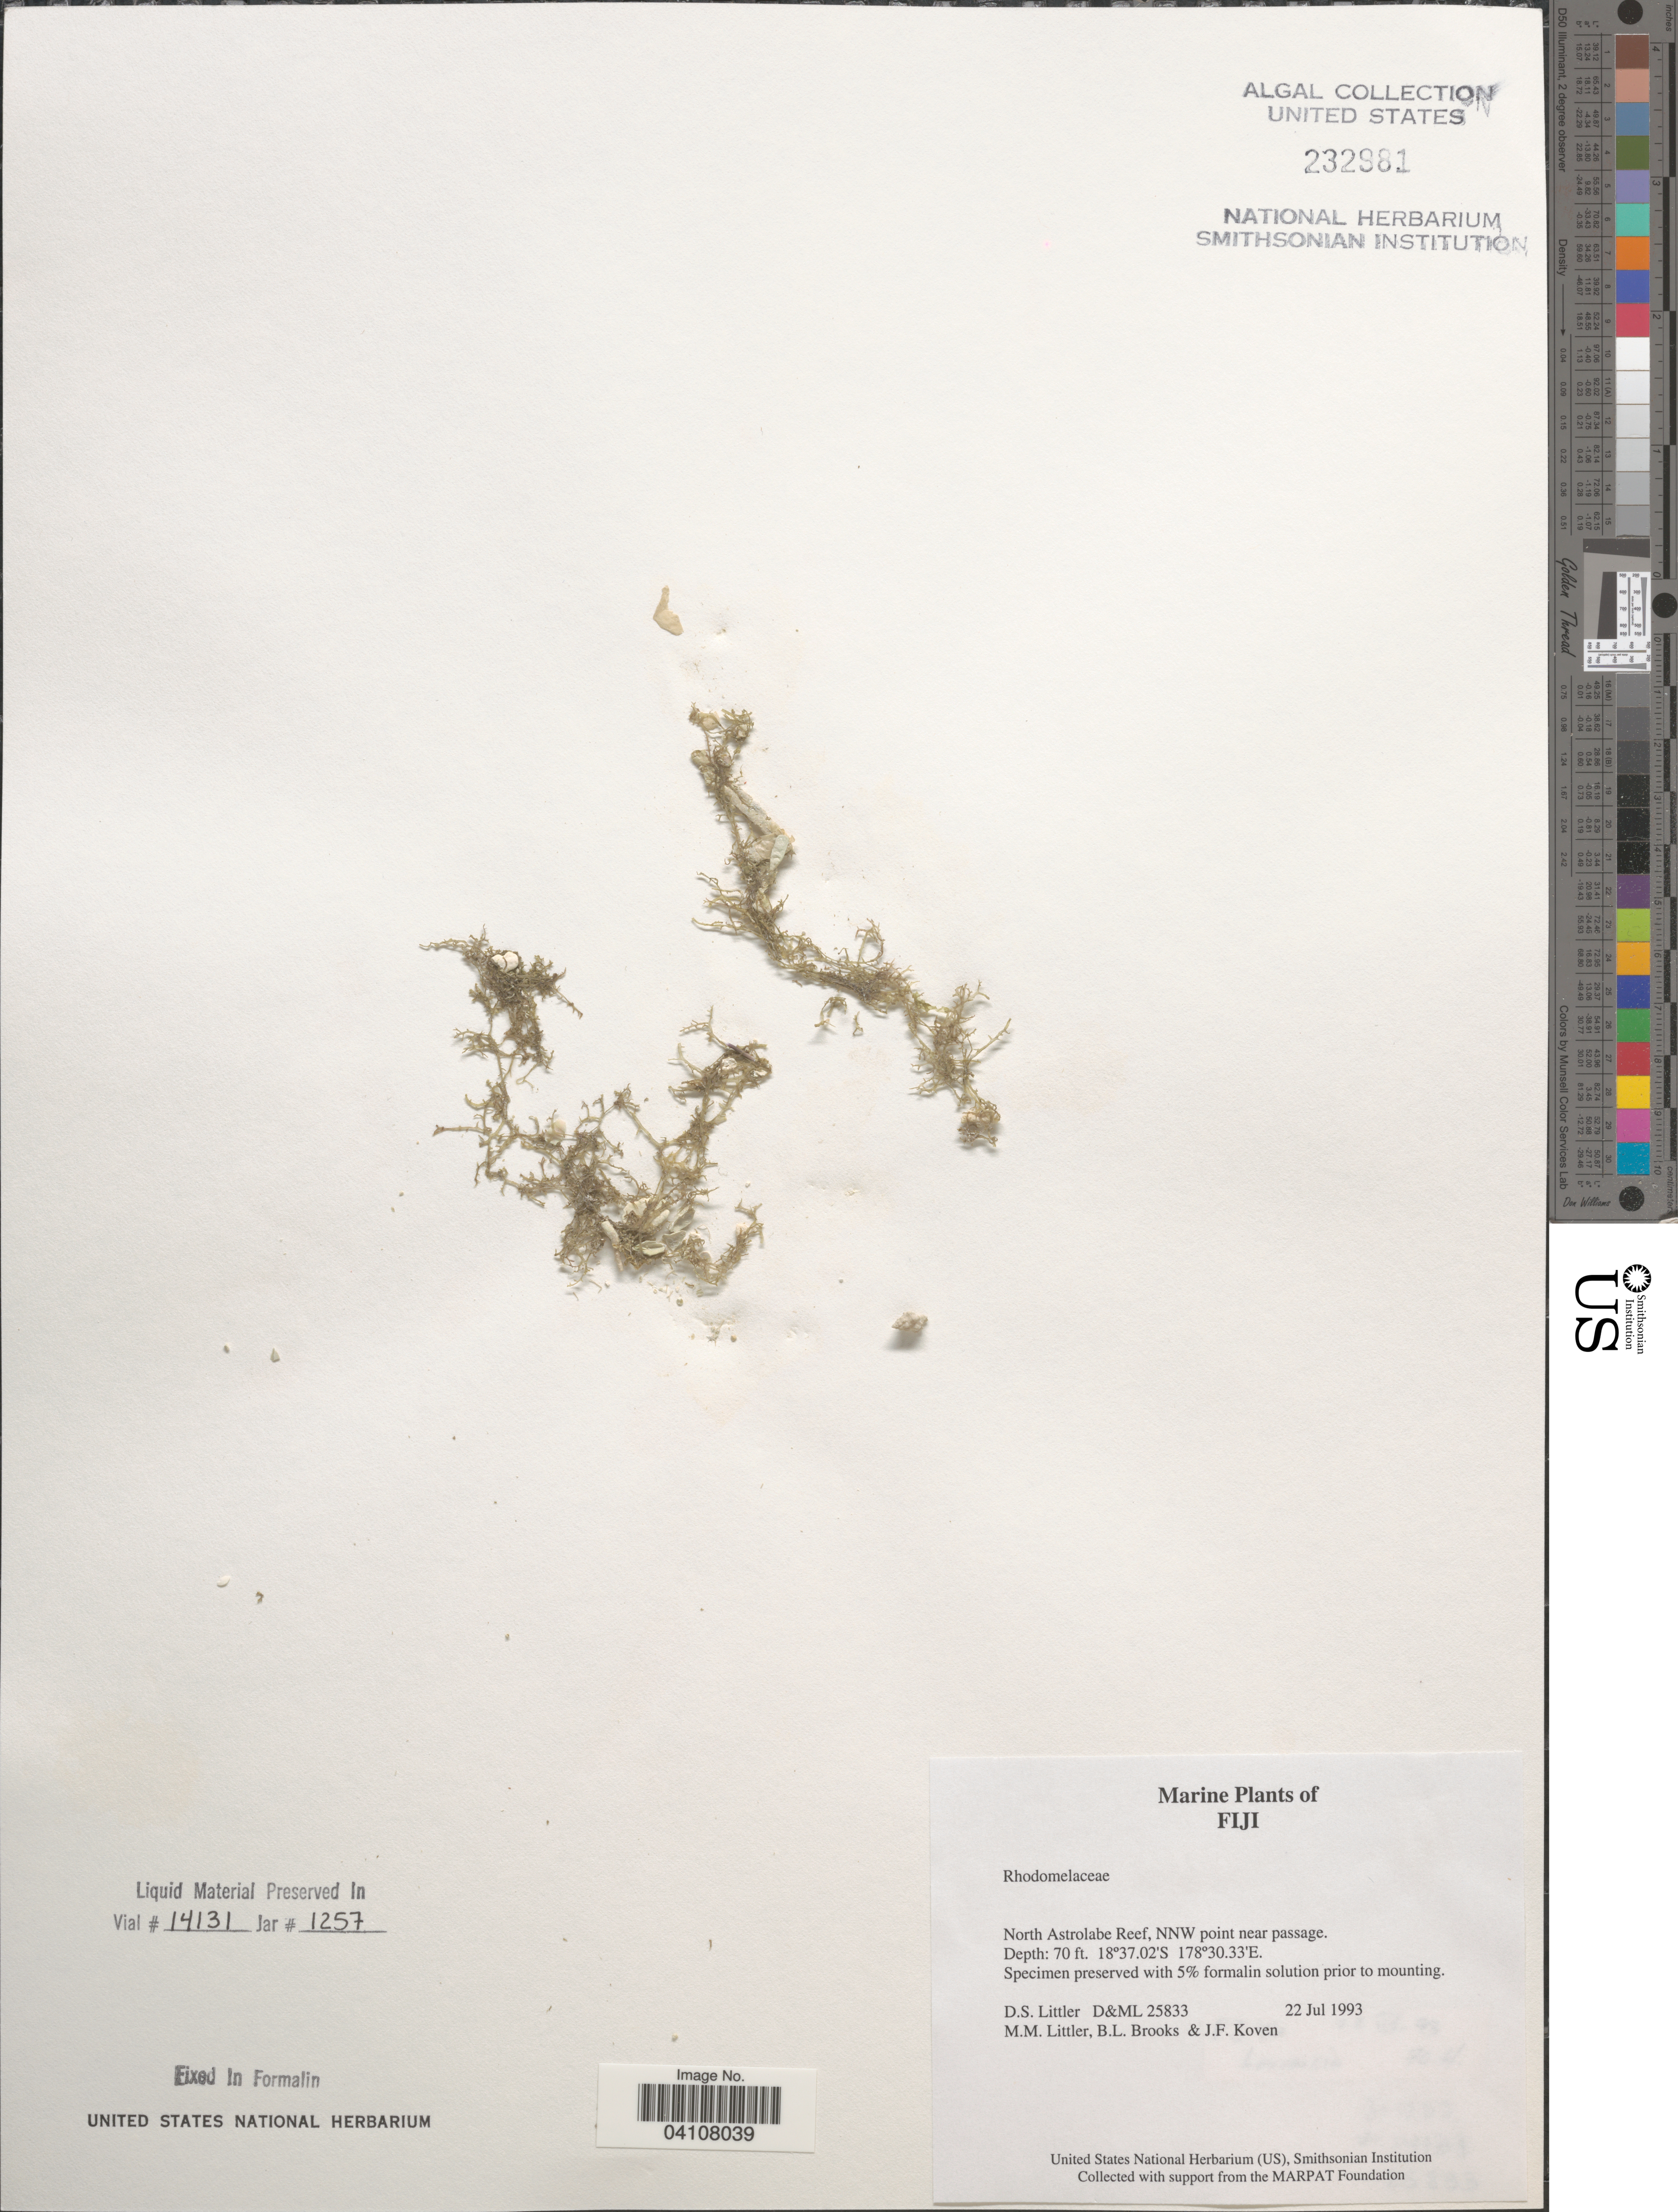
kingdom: Plantae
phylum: Rhodophyta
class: Florideophyceae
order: Ceramiales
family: Rhodomelaceae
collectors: D. S. Littler, B. Brooks & J. Koven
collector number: D&ML25833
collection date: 1993-07-22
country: Fiji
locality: North Astrolabe Reef, NNW point near passage.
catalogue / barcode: US 232981